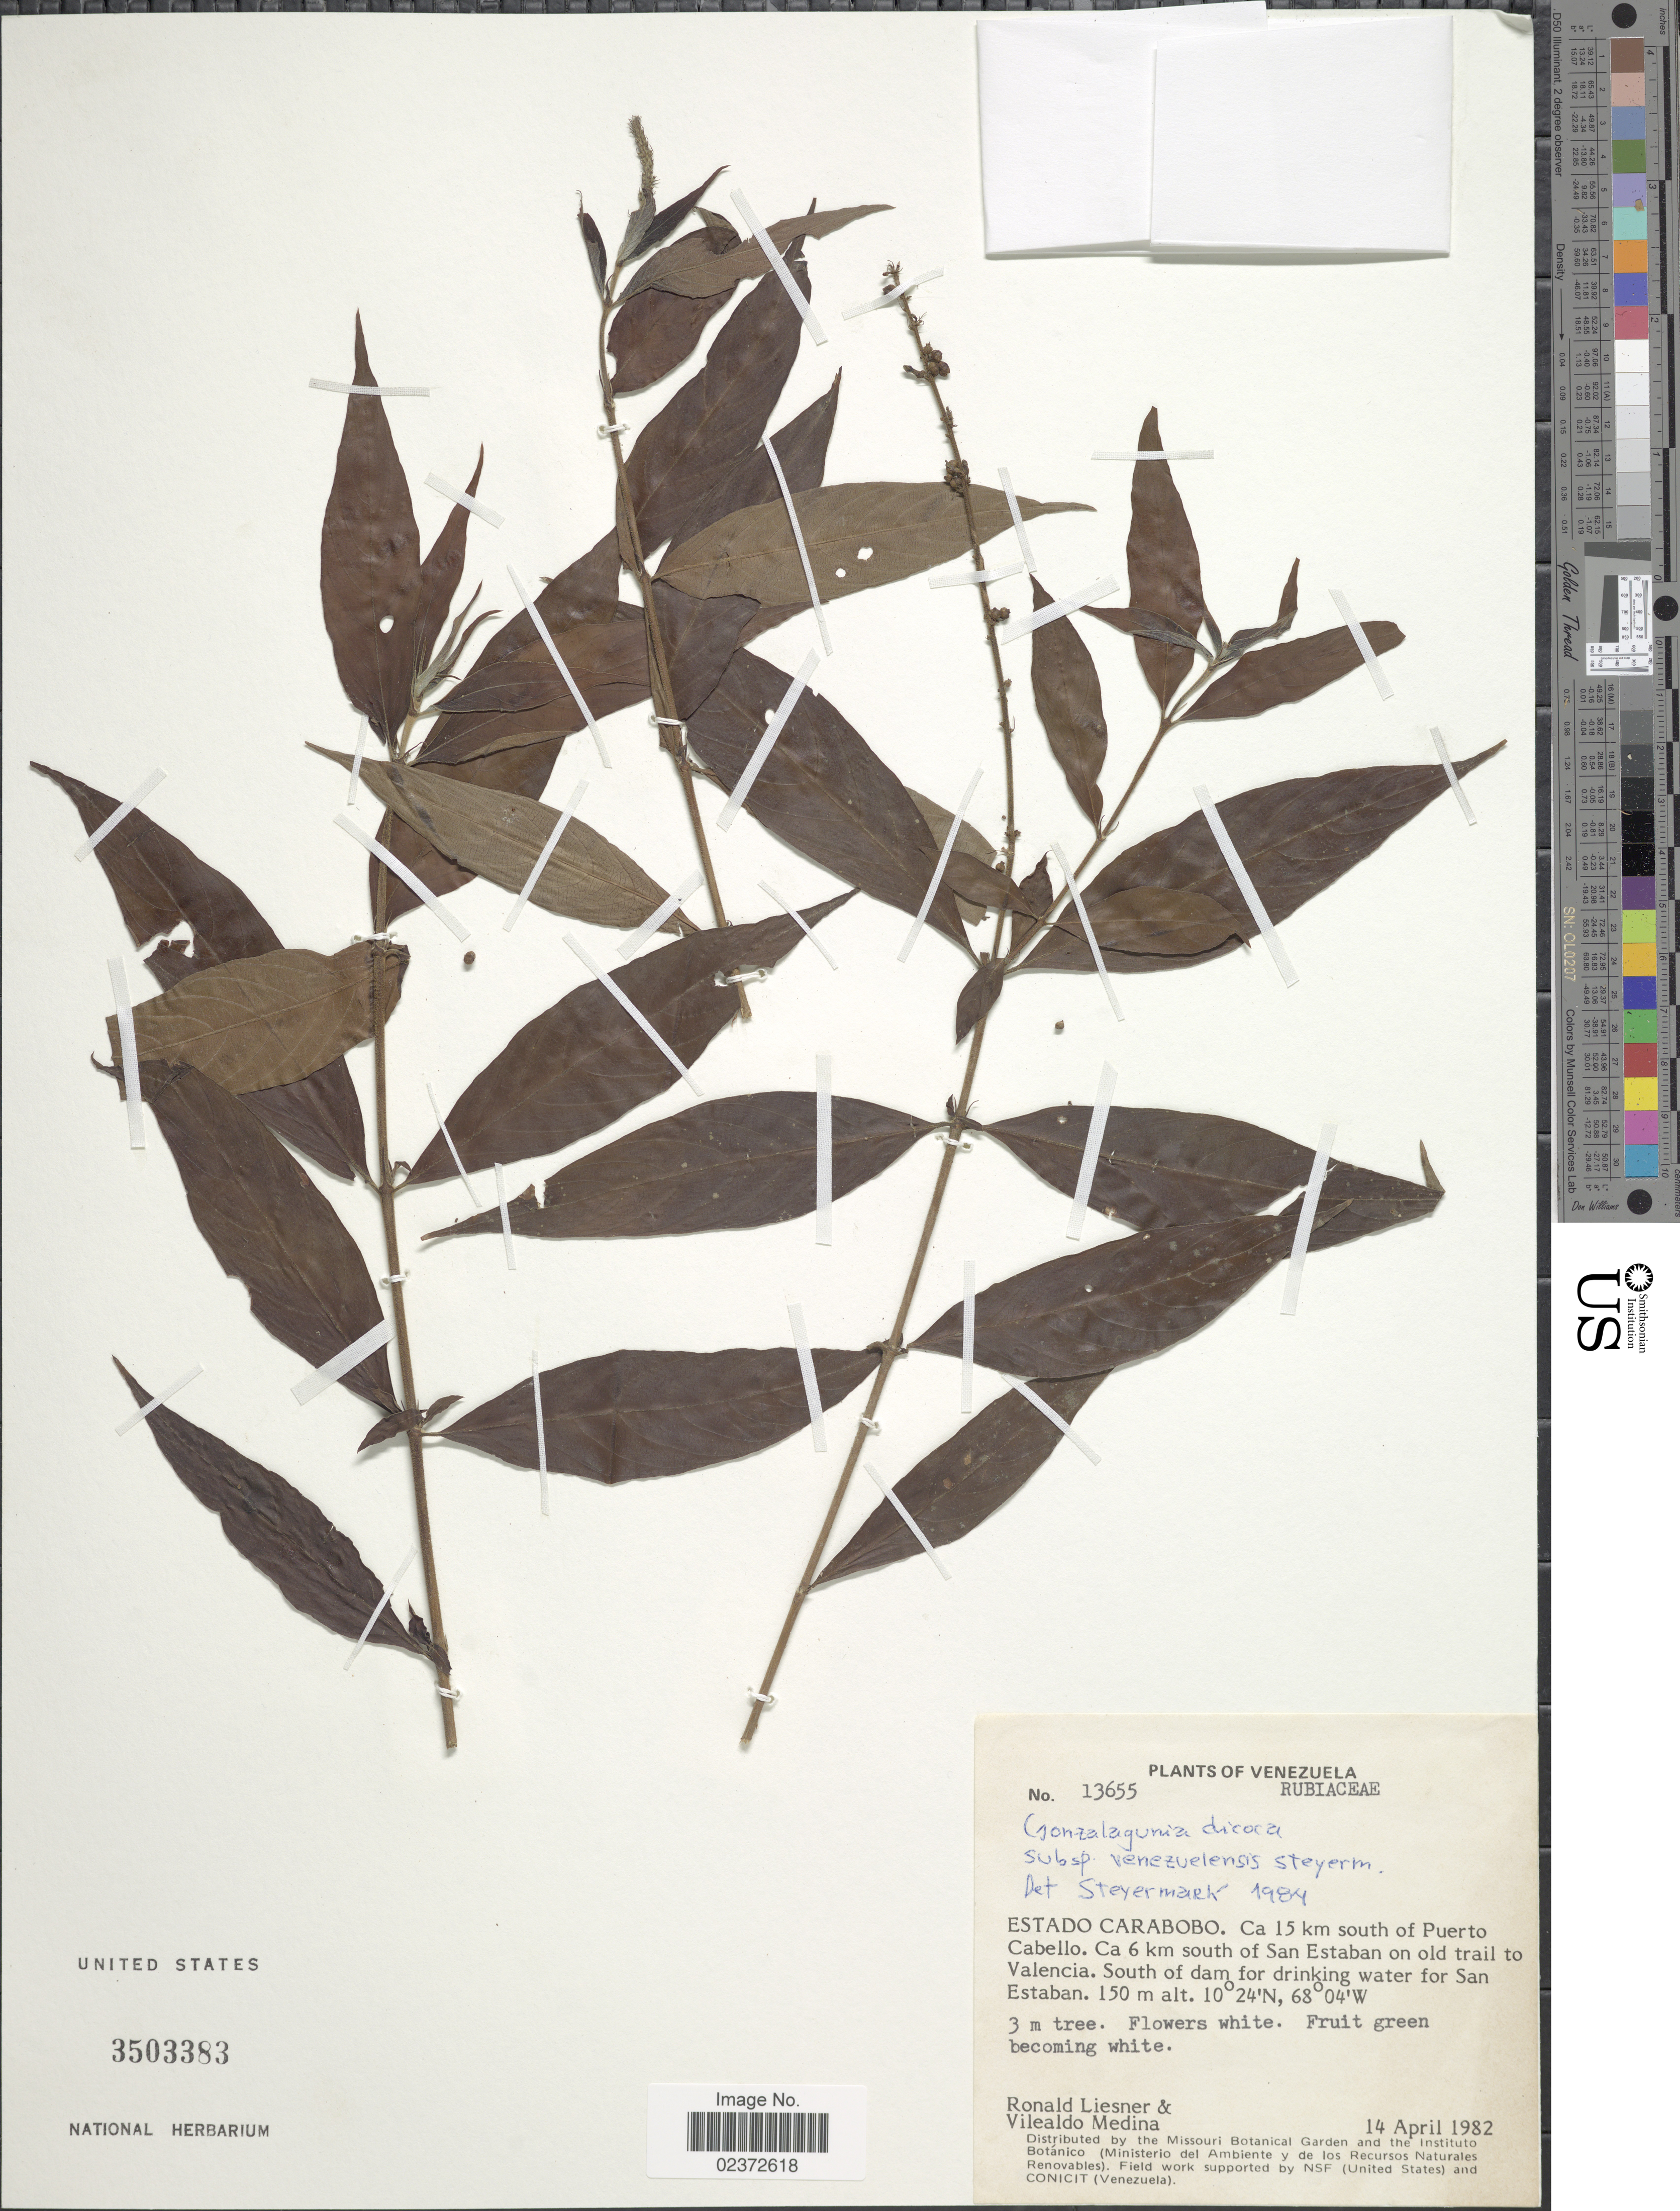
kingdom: Plantae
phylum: Tracheophyta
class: Magnoliopsida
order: Gentianales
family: Rubiaceae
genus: Gonzalagunia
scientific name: Gonzalagunia dicocca subsp. venezuelensis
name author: Steyerm.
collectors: R. L. Liesner & V. Medina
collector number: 13655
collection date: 1982-04-14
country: Venezuela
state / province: Carabobo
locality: Ca 15 km south of Puerto Cabello. Ca 6 km south of San Estaban on old trail to Valencia. South of dam for drinking water fr San Estaban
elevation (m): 150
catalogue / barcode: US 3503383